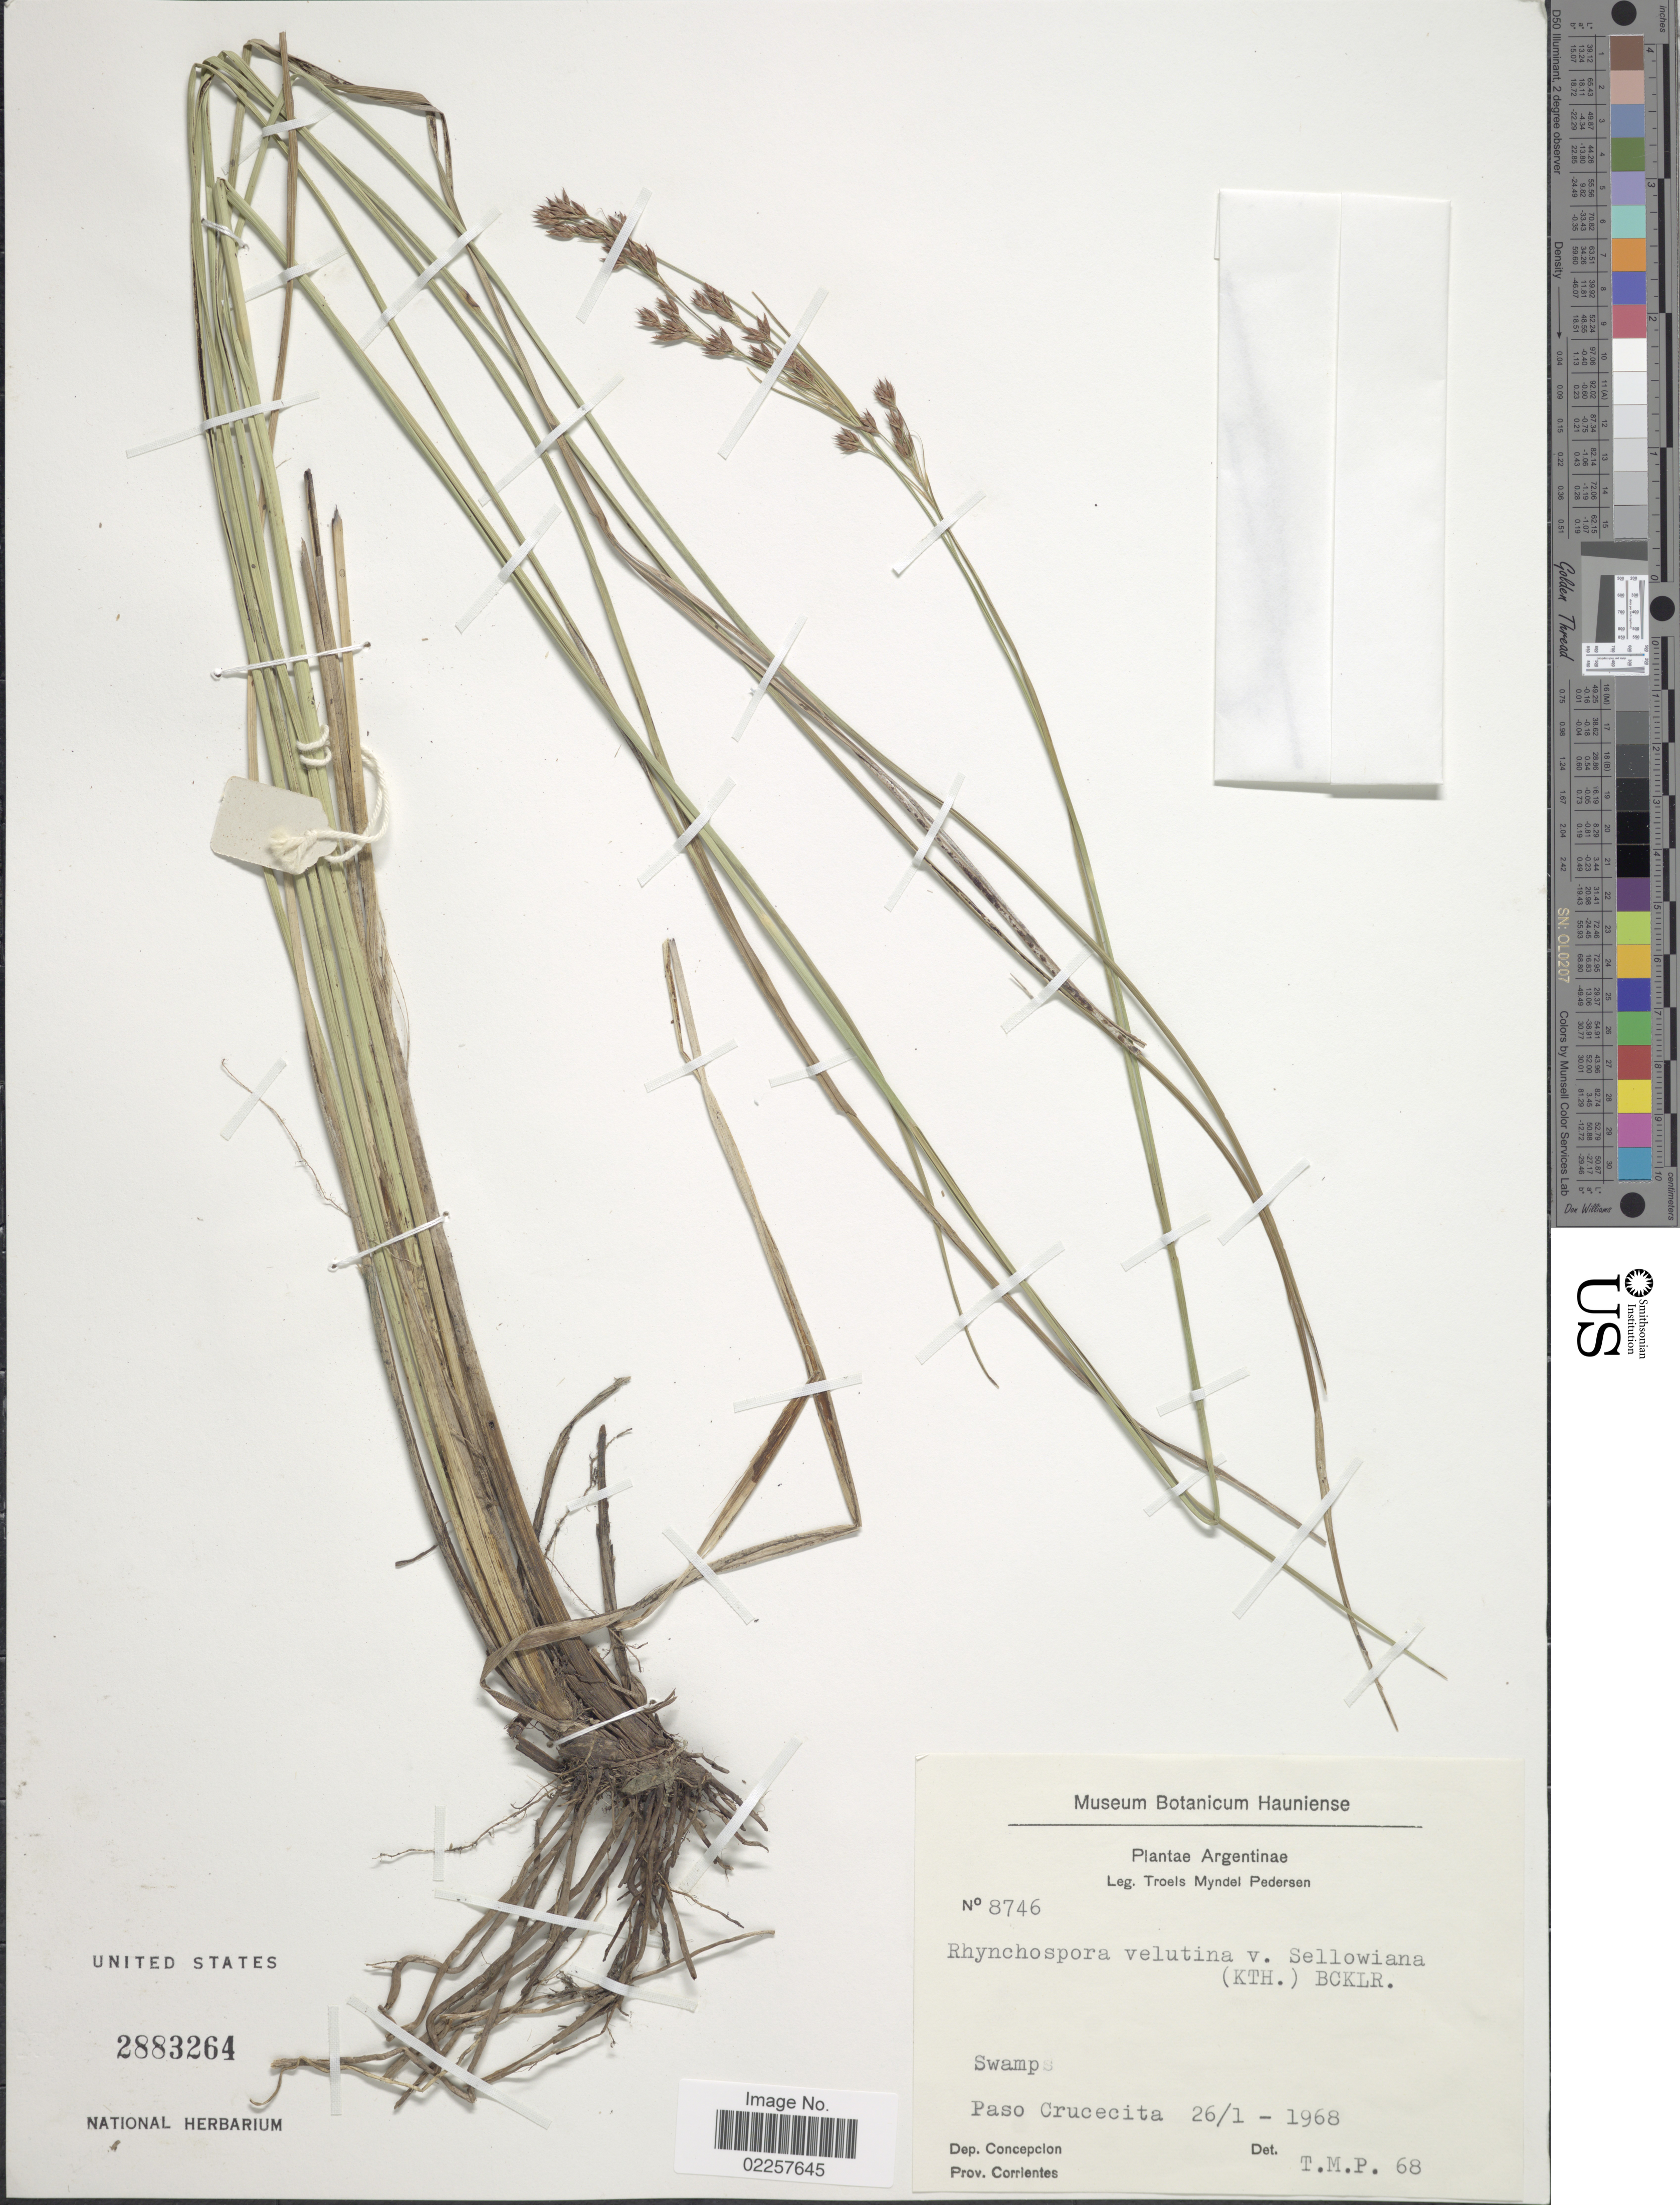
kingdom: Plantae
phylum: Tracheophyta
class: Liliopsida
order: Poales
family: Cyperaceae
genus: Rhynchospora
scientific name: Rhynchospora velutina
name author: (Kunth) Boeckeler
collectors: T. Pederson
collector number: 8746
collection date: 1968-01-26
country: Argentina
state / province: Corrientes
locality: Paso Crucecita, Dep. Concepcion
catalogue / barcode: US 2883264